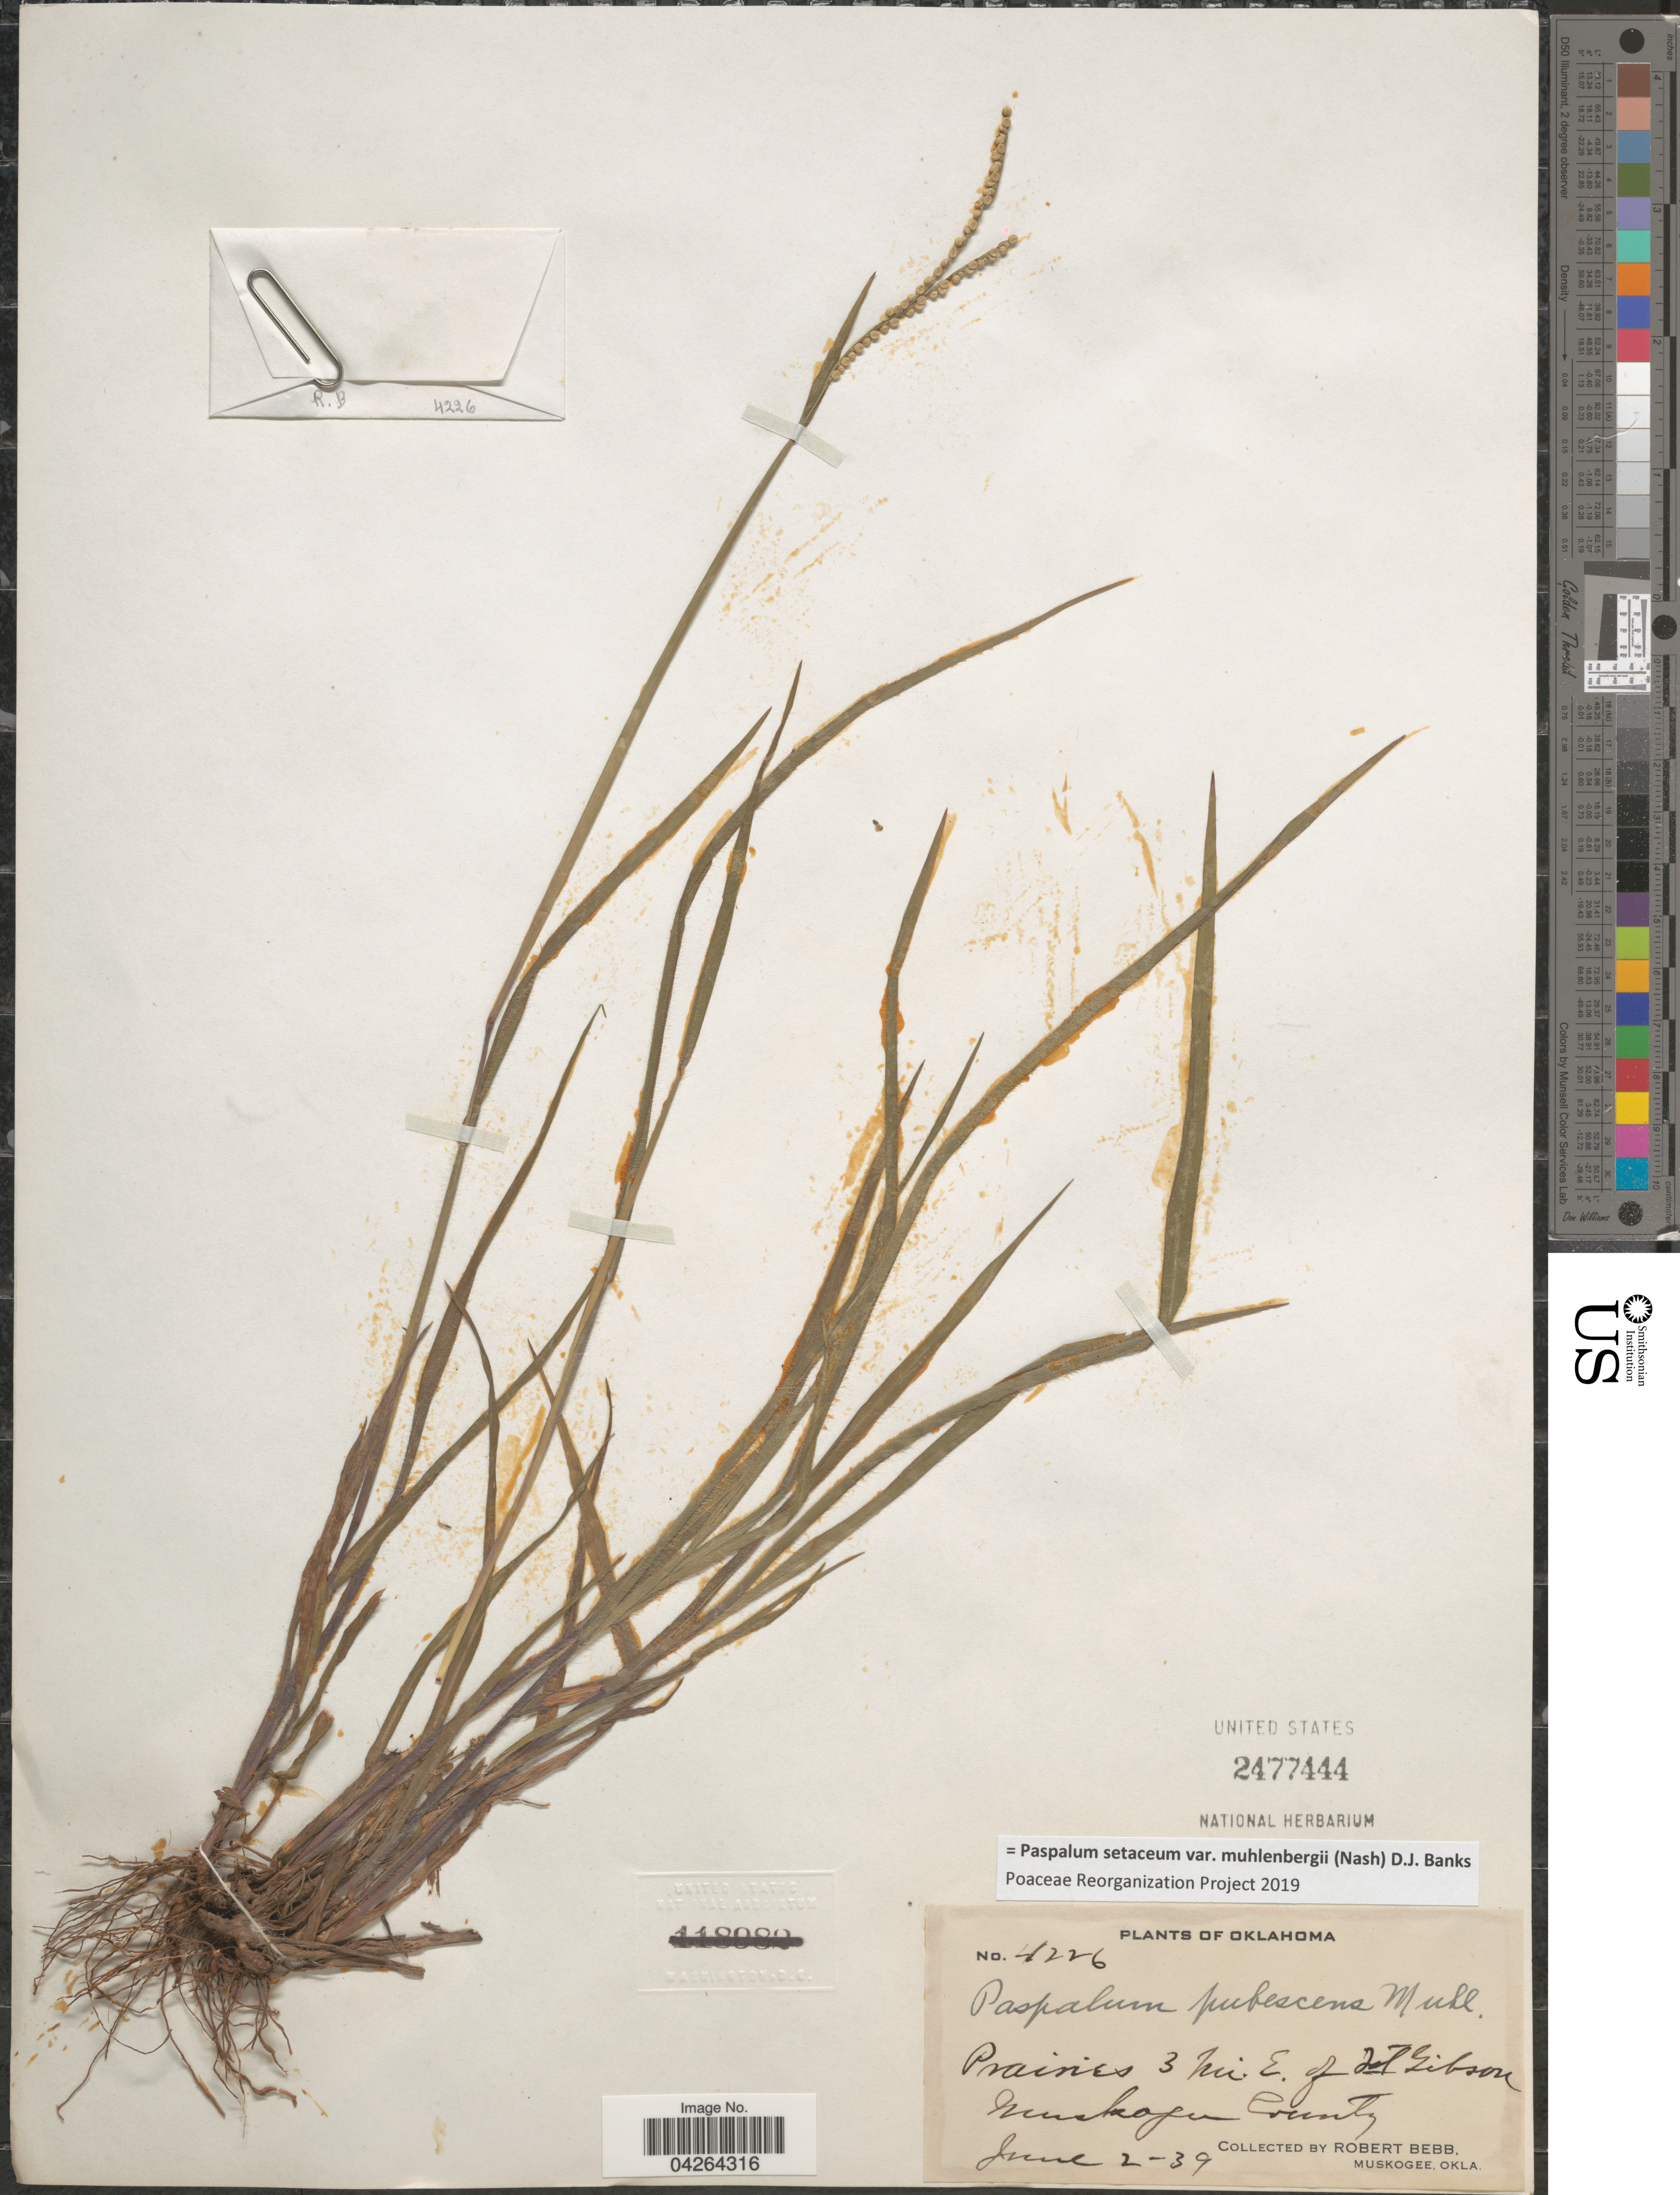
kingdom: Plantae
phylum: Tracheophyta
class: Liliopsida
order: Poales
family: Poaceae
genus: Paspalum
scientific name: Paspalum setaceum var. muhlenbergii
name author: (Nash) D.J. Banks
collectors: R. Bebb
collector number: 4226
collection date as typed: Transcribed d/m/y: 2/6/39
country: United States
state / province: Oklahoma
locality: Prairies 3 mi. E. of Ft Gibson. Muskogee County.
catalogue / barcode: US 2477444